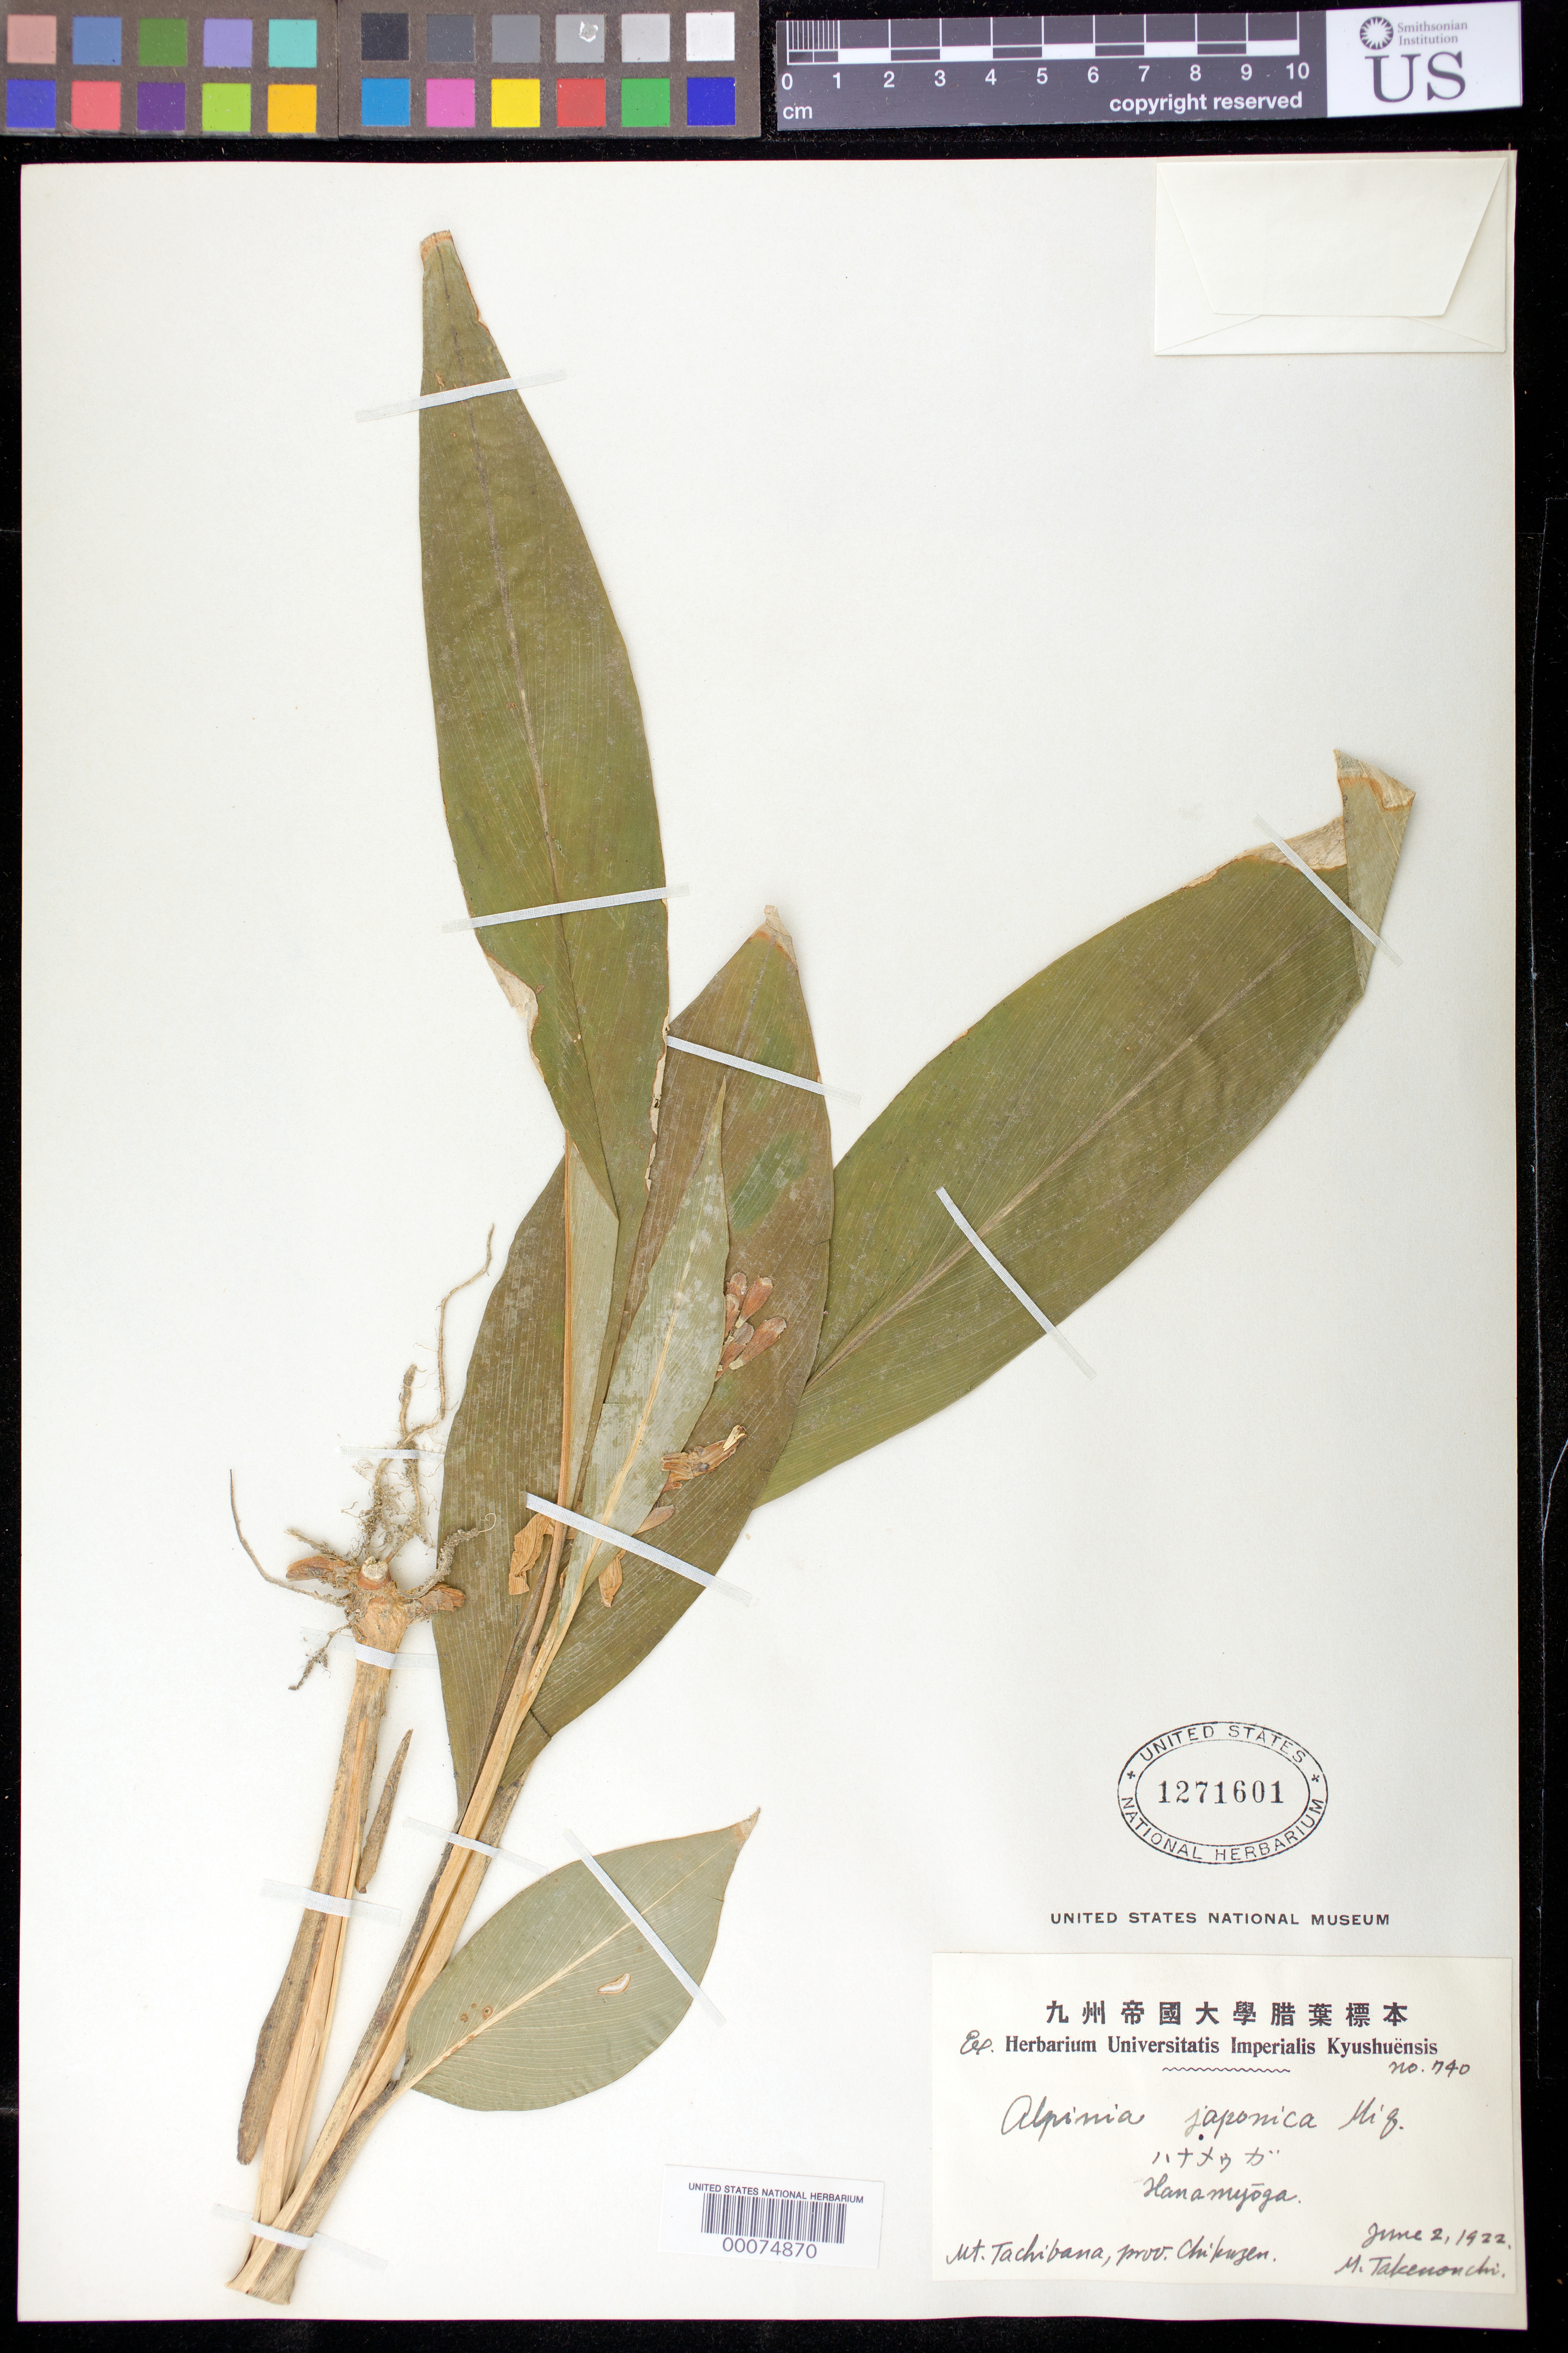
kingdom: Plantae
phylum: Tracheophyta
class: Liliopsida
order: Zingiberales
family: Zingiberaceae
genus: Alpinia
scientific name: Alpinia japonica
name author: (Thunb.) Miq.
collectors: M. Takenonchi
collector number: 740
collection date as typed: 02 Jun 1922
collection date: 1922-06-02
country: Japan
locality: Mt. tachibana, prov. chilenzen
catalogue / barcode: US 1271601